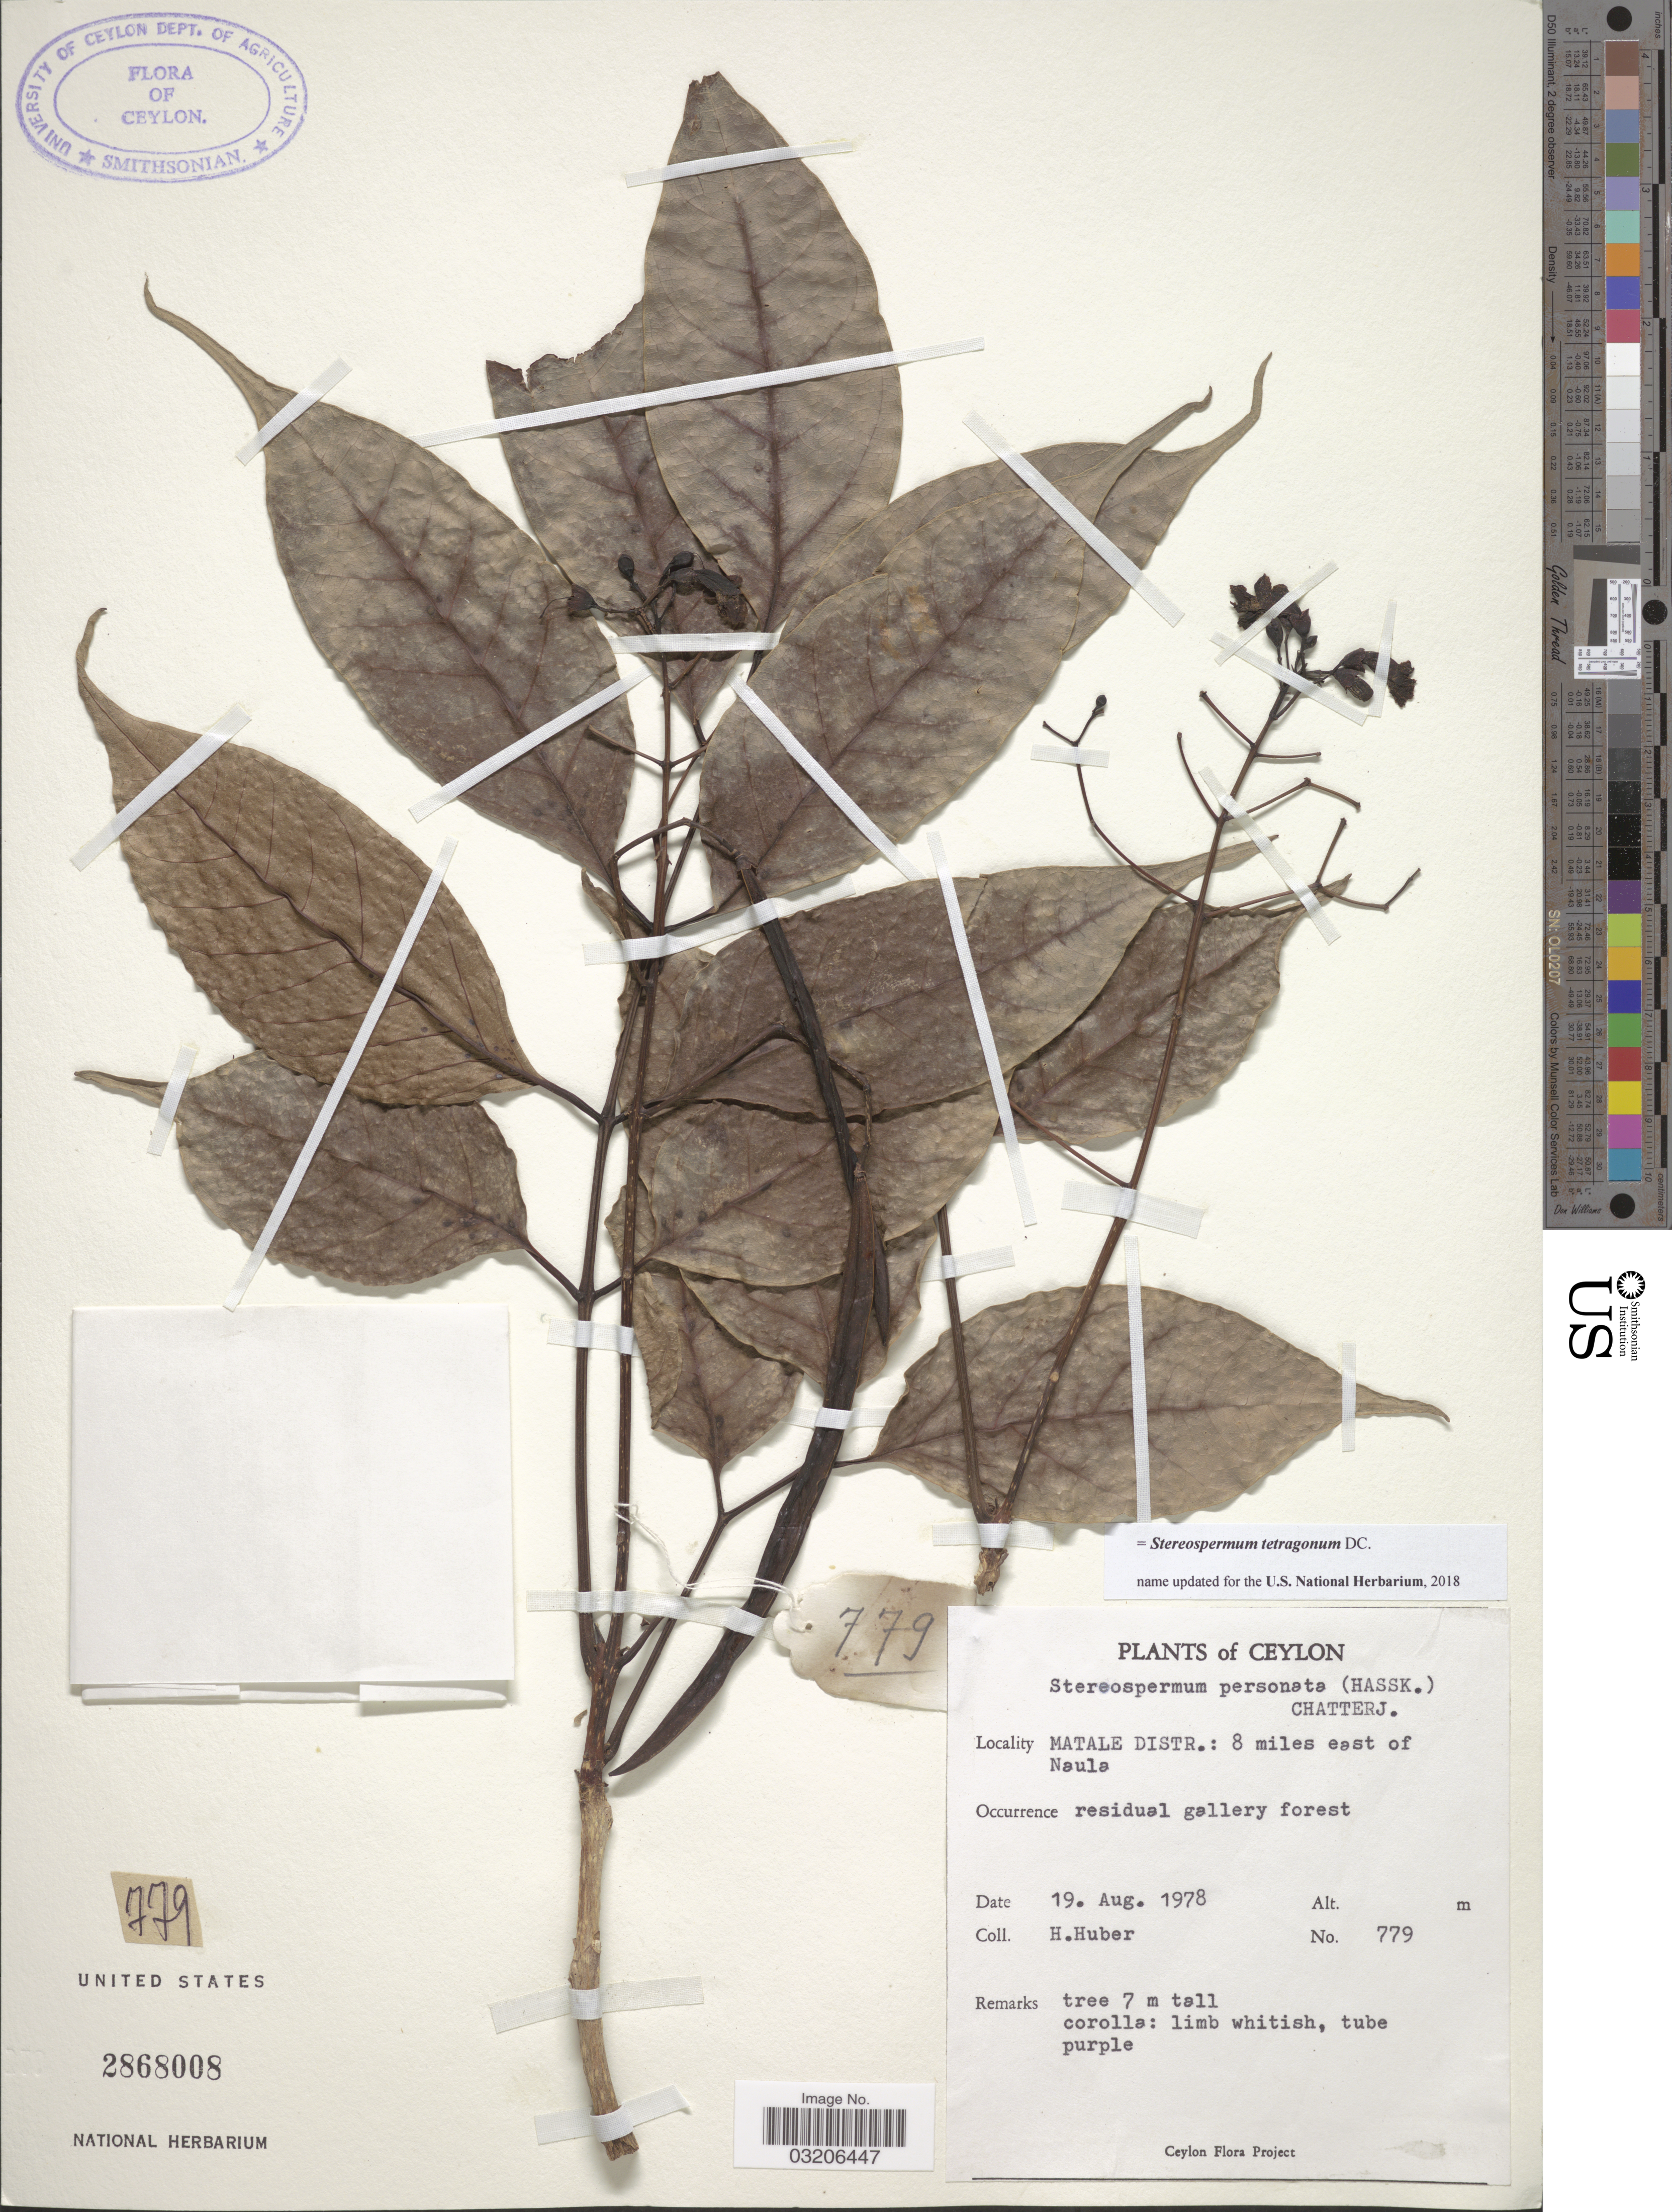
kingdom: Plantae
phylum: Tracheophyta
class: Magnoliopsida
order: Lamiales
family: Bignoniaceae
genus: Stereospermum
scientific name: Stereospermum tetragonum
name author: DC.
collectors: H. Huber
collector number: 779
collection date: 1978-08-19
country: Sri Lanka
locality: Ceylon. Matale Distr.: 8 miles east of Naula.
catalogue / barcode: US 2868008